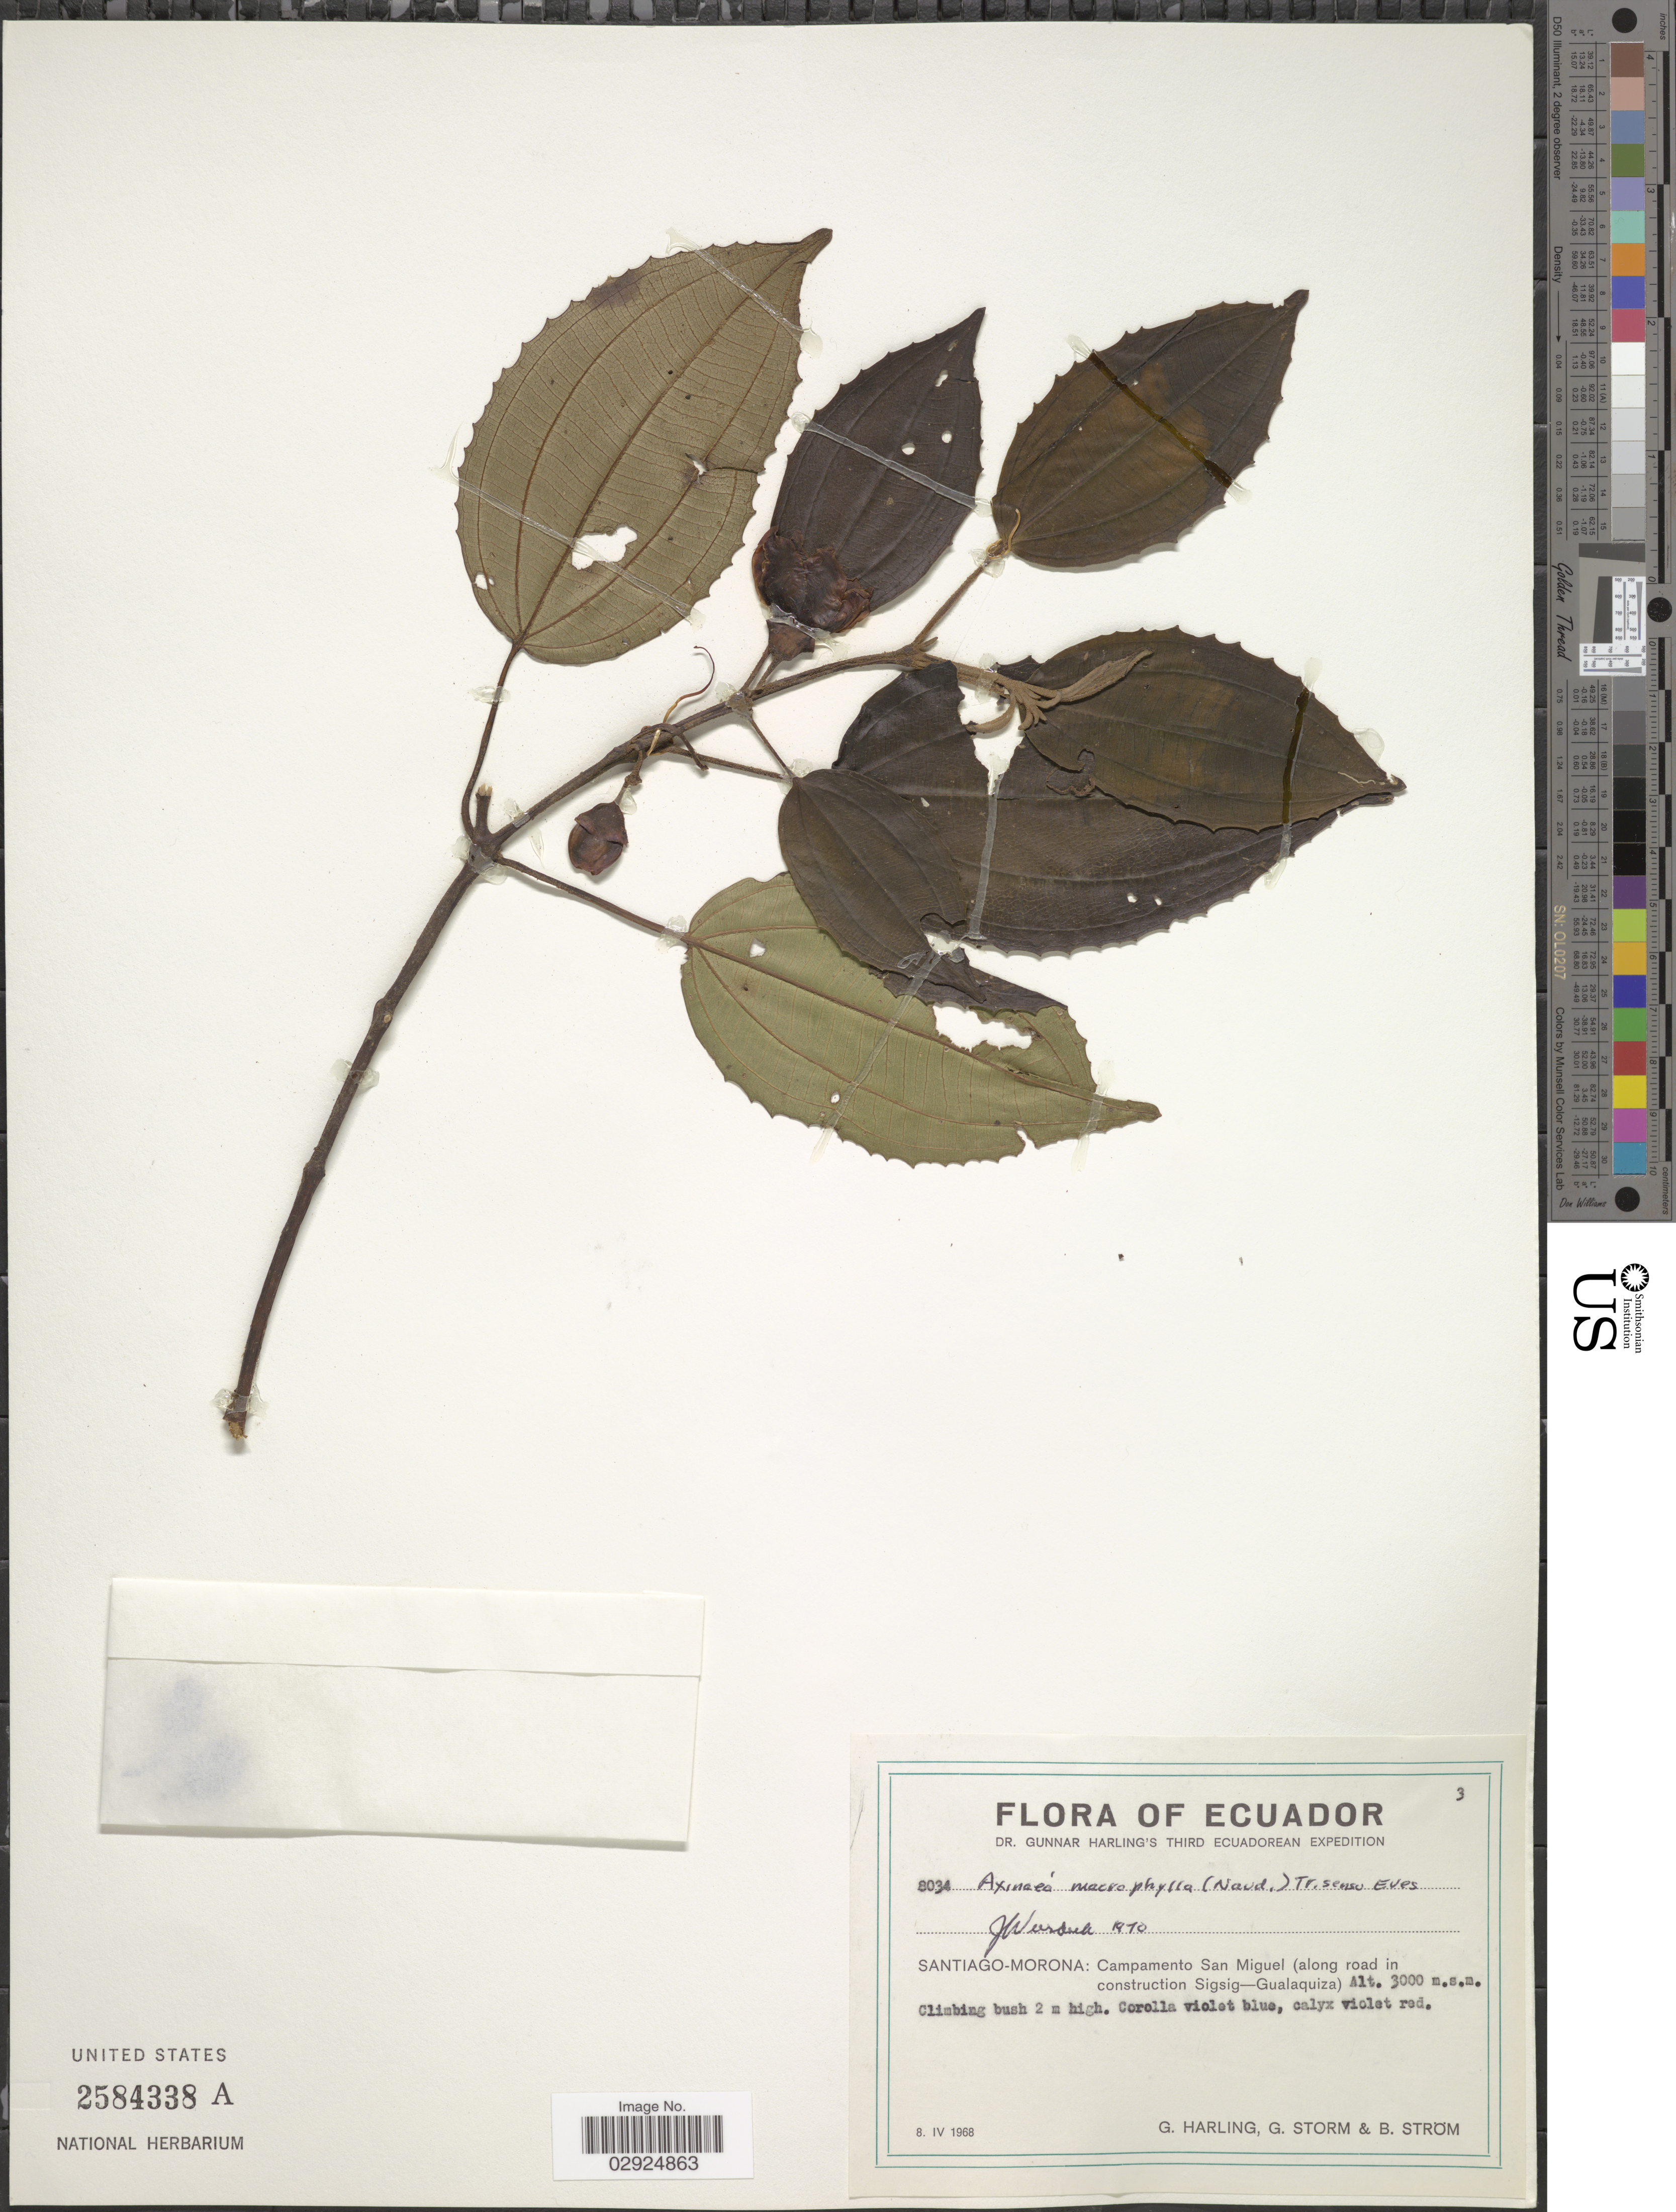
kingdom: Plantae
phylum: Tracheophyta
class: Magnoliopsida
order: Myrtales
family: Melastomataceae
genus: Axinaea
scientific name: Axinaea macrophylla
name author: (Naudin) Triana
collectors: G. Harling, G. Storm & B. Ström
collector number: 8034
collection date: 1968-04-08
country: Ecuador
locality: Santiago-Morona: Campamento San Miguel (along road in construction Sigsig-Gualaquiza).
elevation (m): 3000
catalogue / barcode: US 2584338A